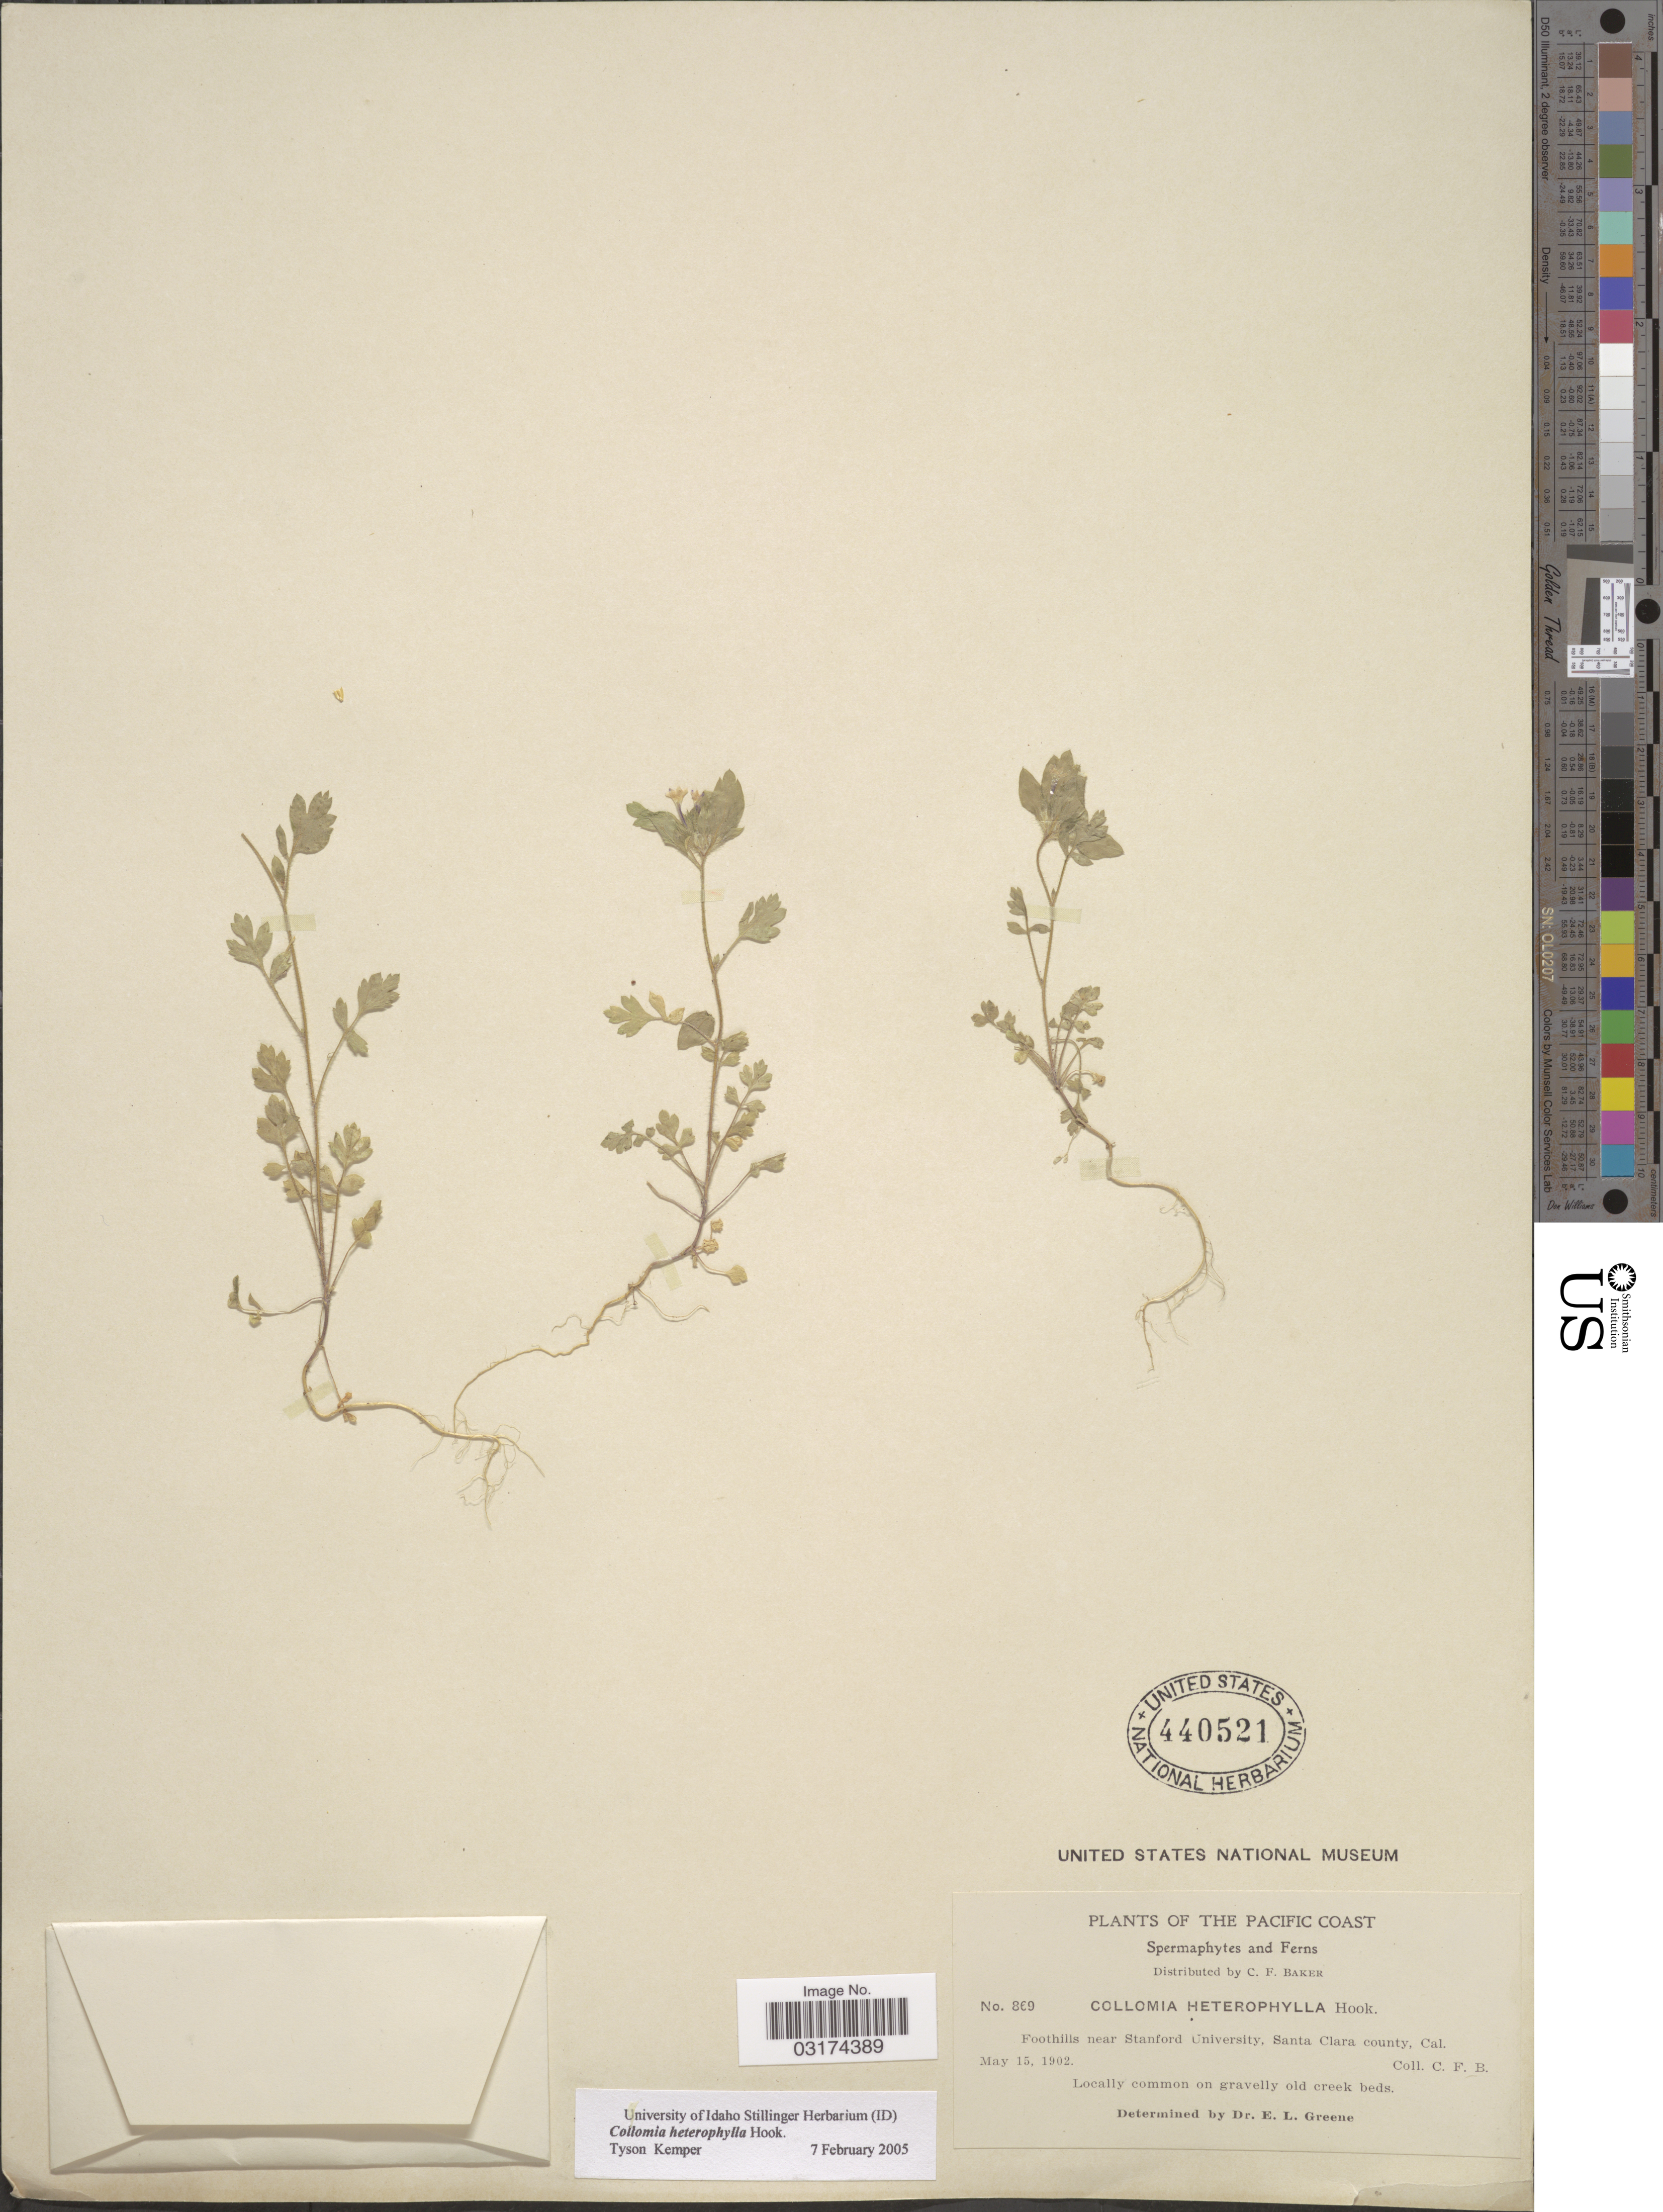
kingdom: Plantae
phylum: Tracheophyta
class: Magnoliopsida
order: Ericales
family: Polemoniaceae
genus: Collomia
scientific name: Collomia heterophylla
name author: Hook.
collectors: C. F. Baker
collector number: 869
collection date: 1902-05-15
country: United States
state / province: California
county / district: Santa Clara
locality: The Pacific Coast. Foothills near Stanford University, Santa Clara county.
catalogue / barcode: US 440521